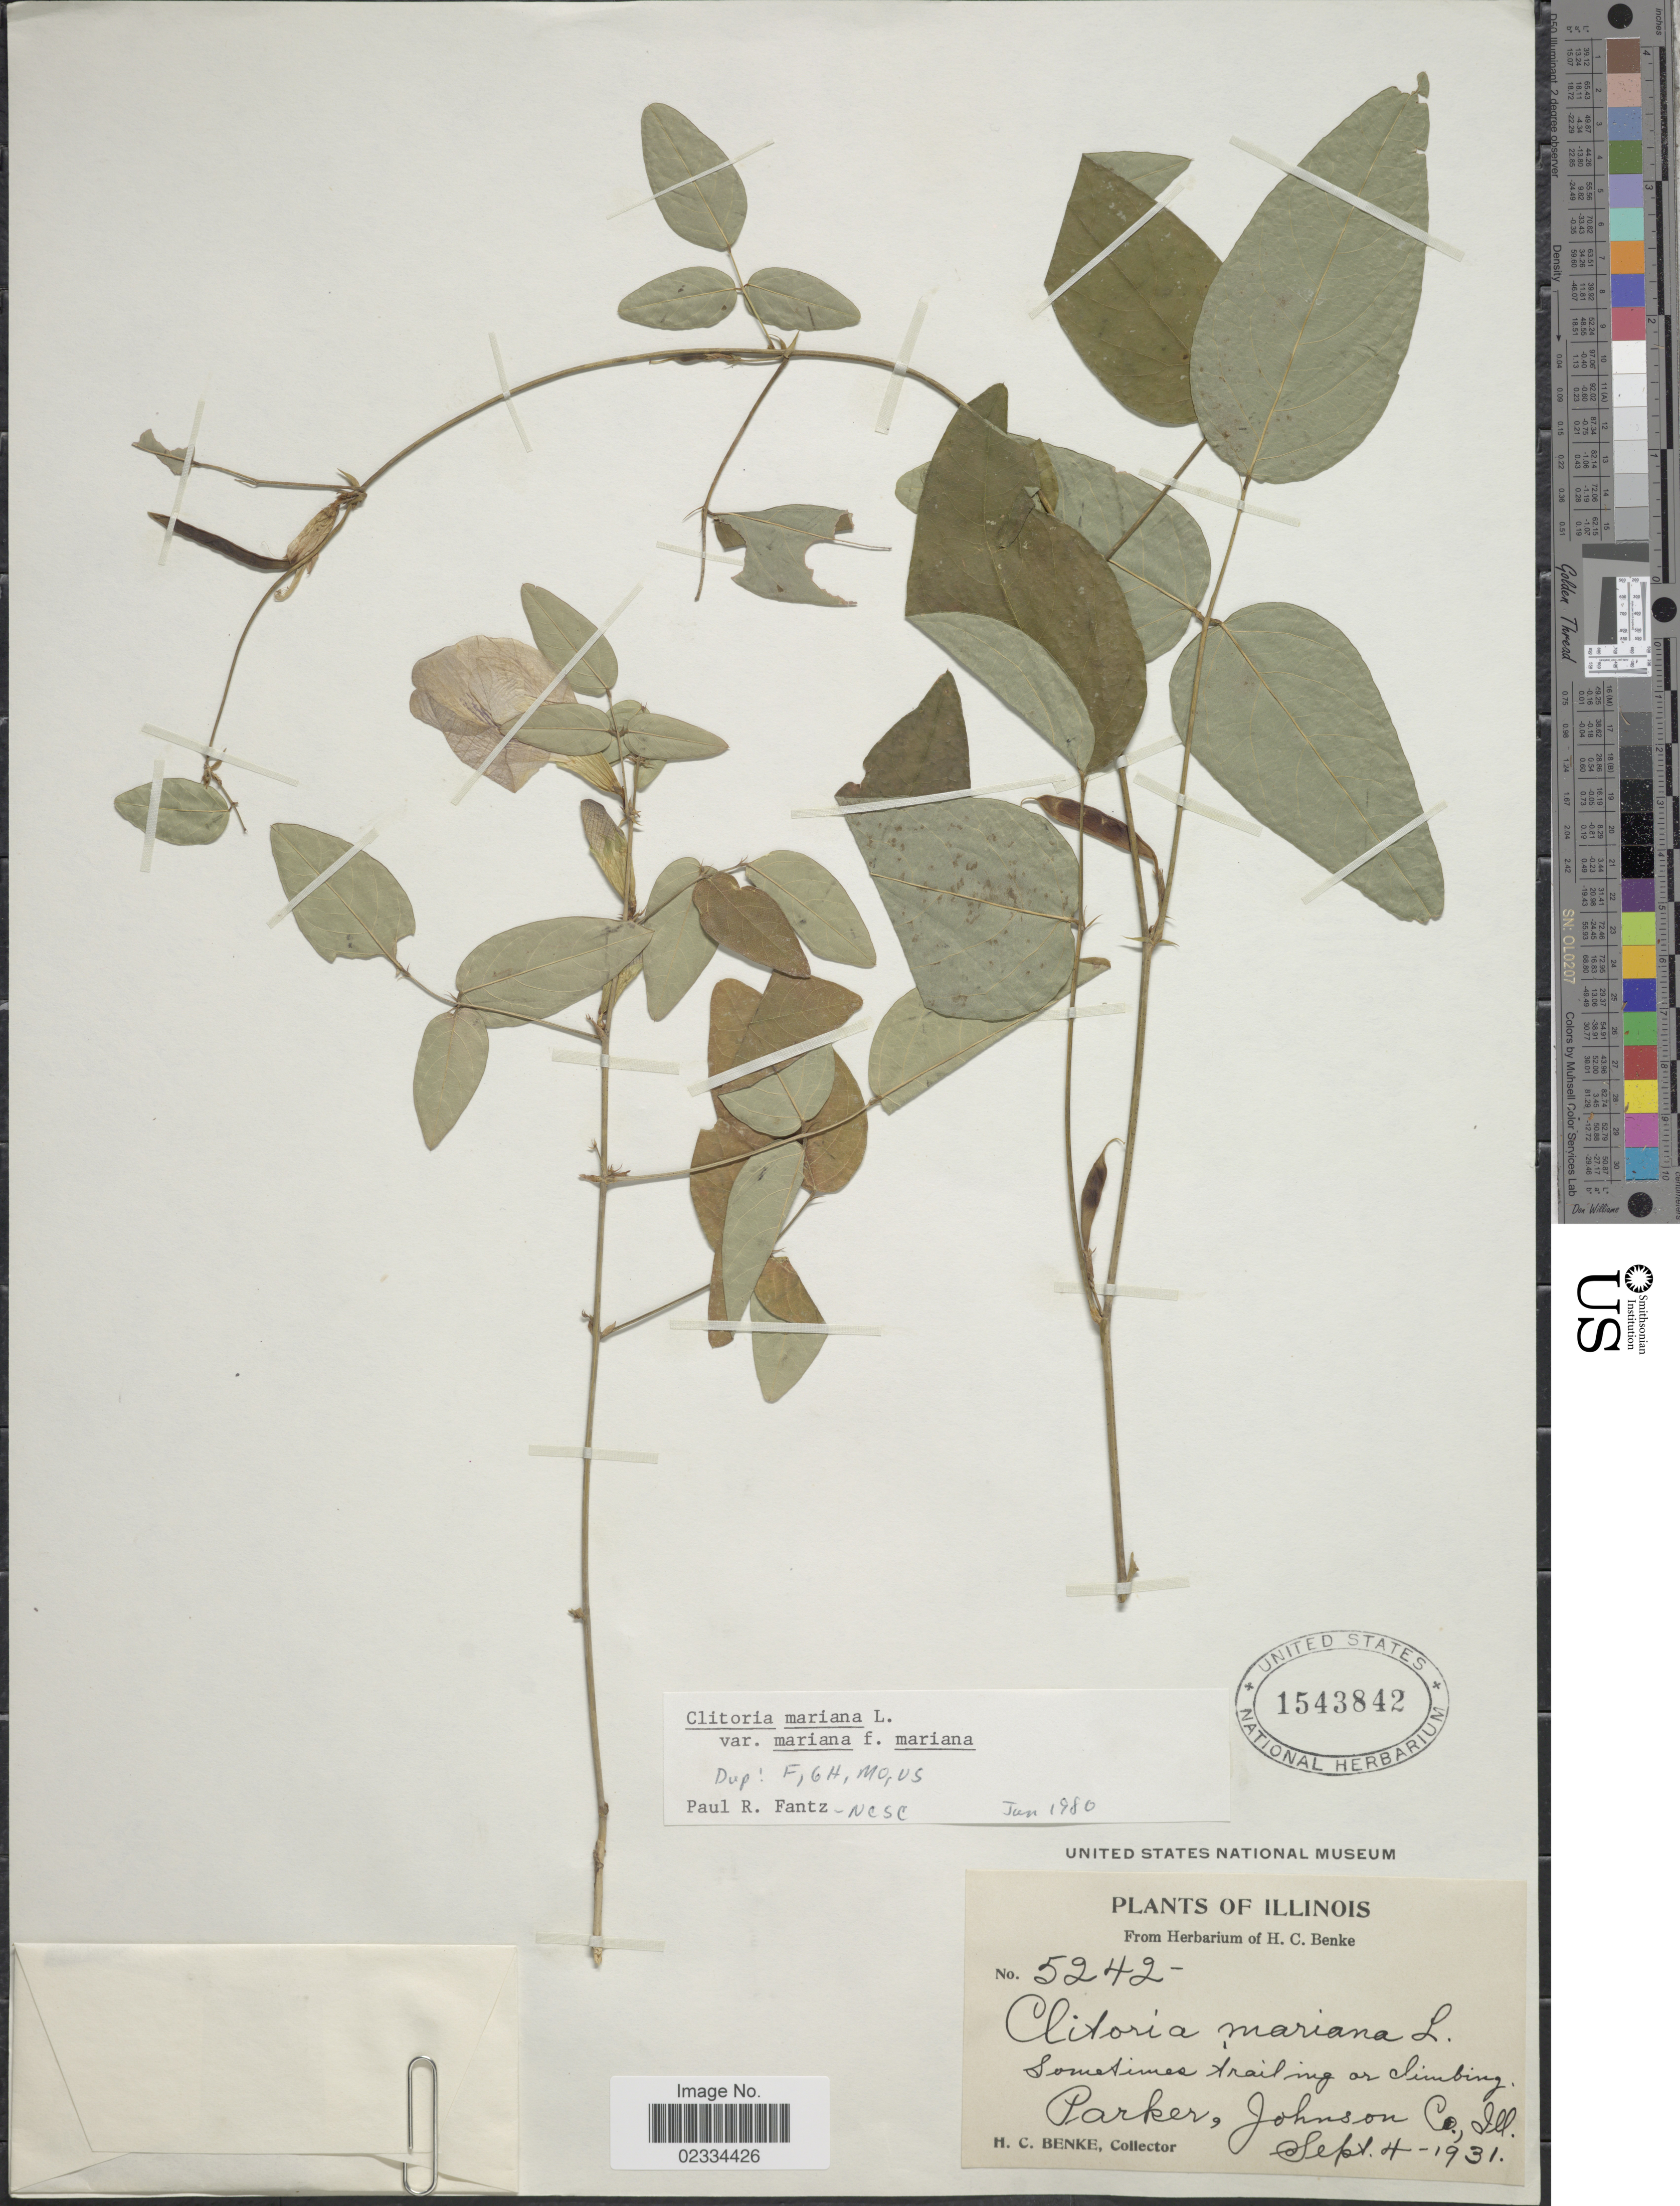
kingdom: Plantae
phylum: Tracheophyta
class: Magnoliopsida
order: Fabales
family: Fabaceae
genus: Clitoria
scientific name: Clitoria mariana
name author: L.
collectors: H. Benke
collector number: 5242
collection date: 1931-09-04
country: United States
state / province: Illinois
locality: Parker, Johnson Co.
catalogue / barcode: US 1543842